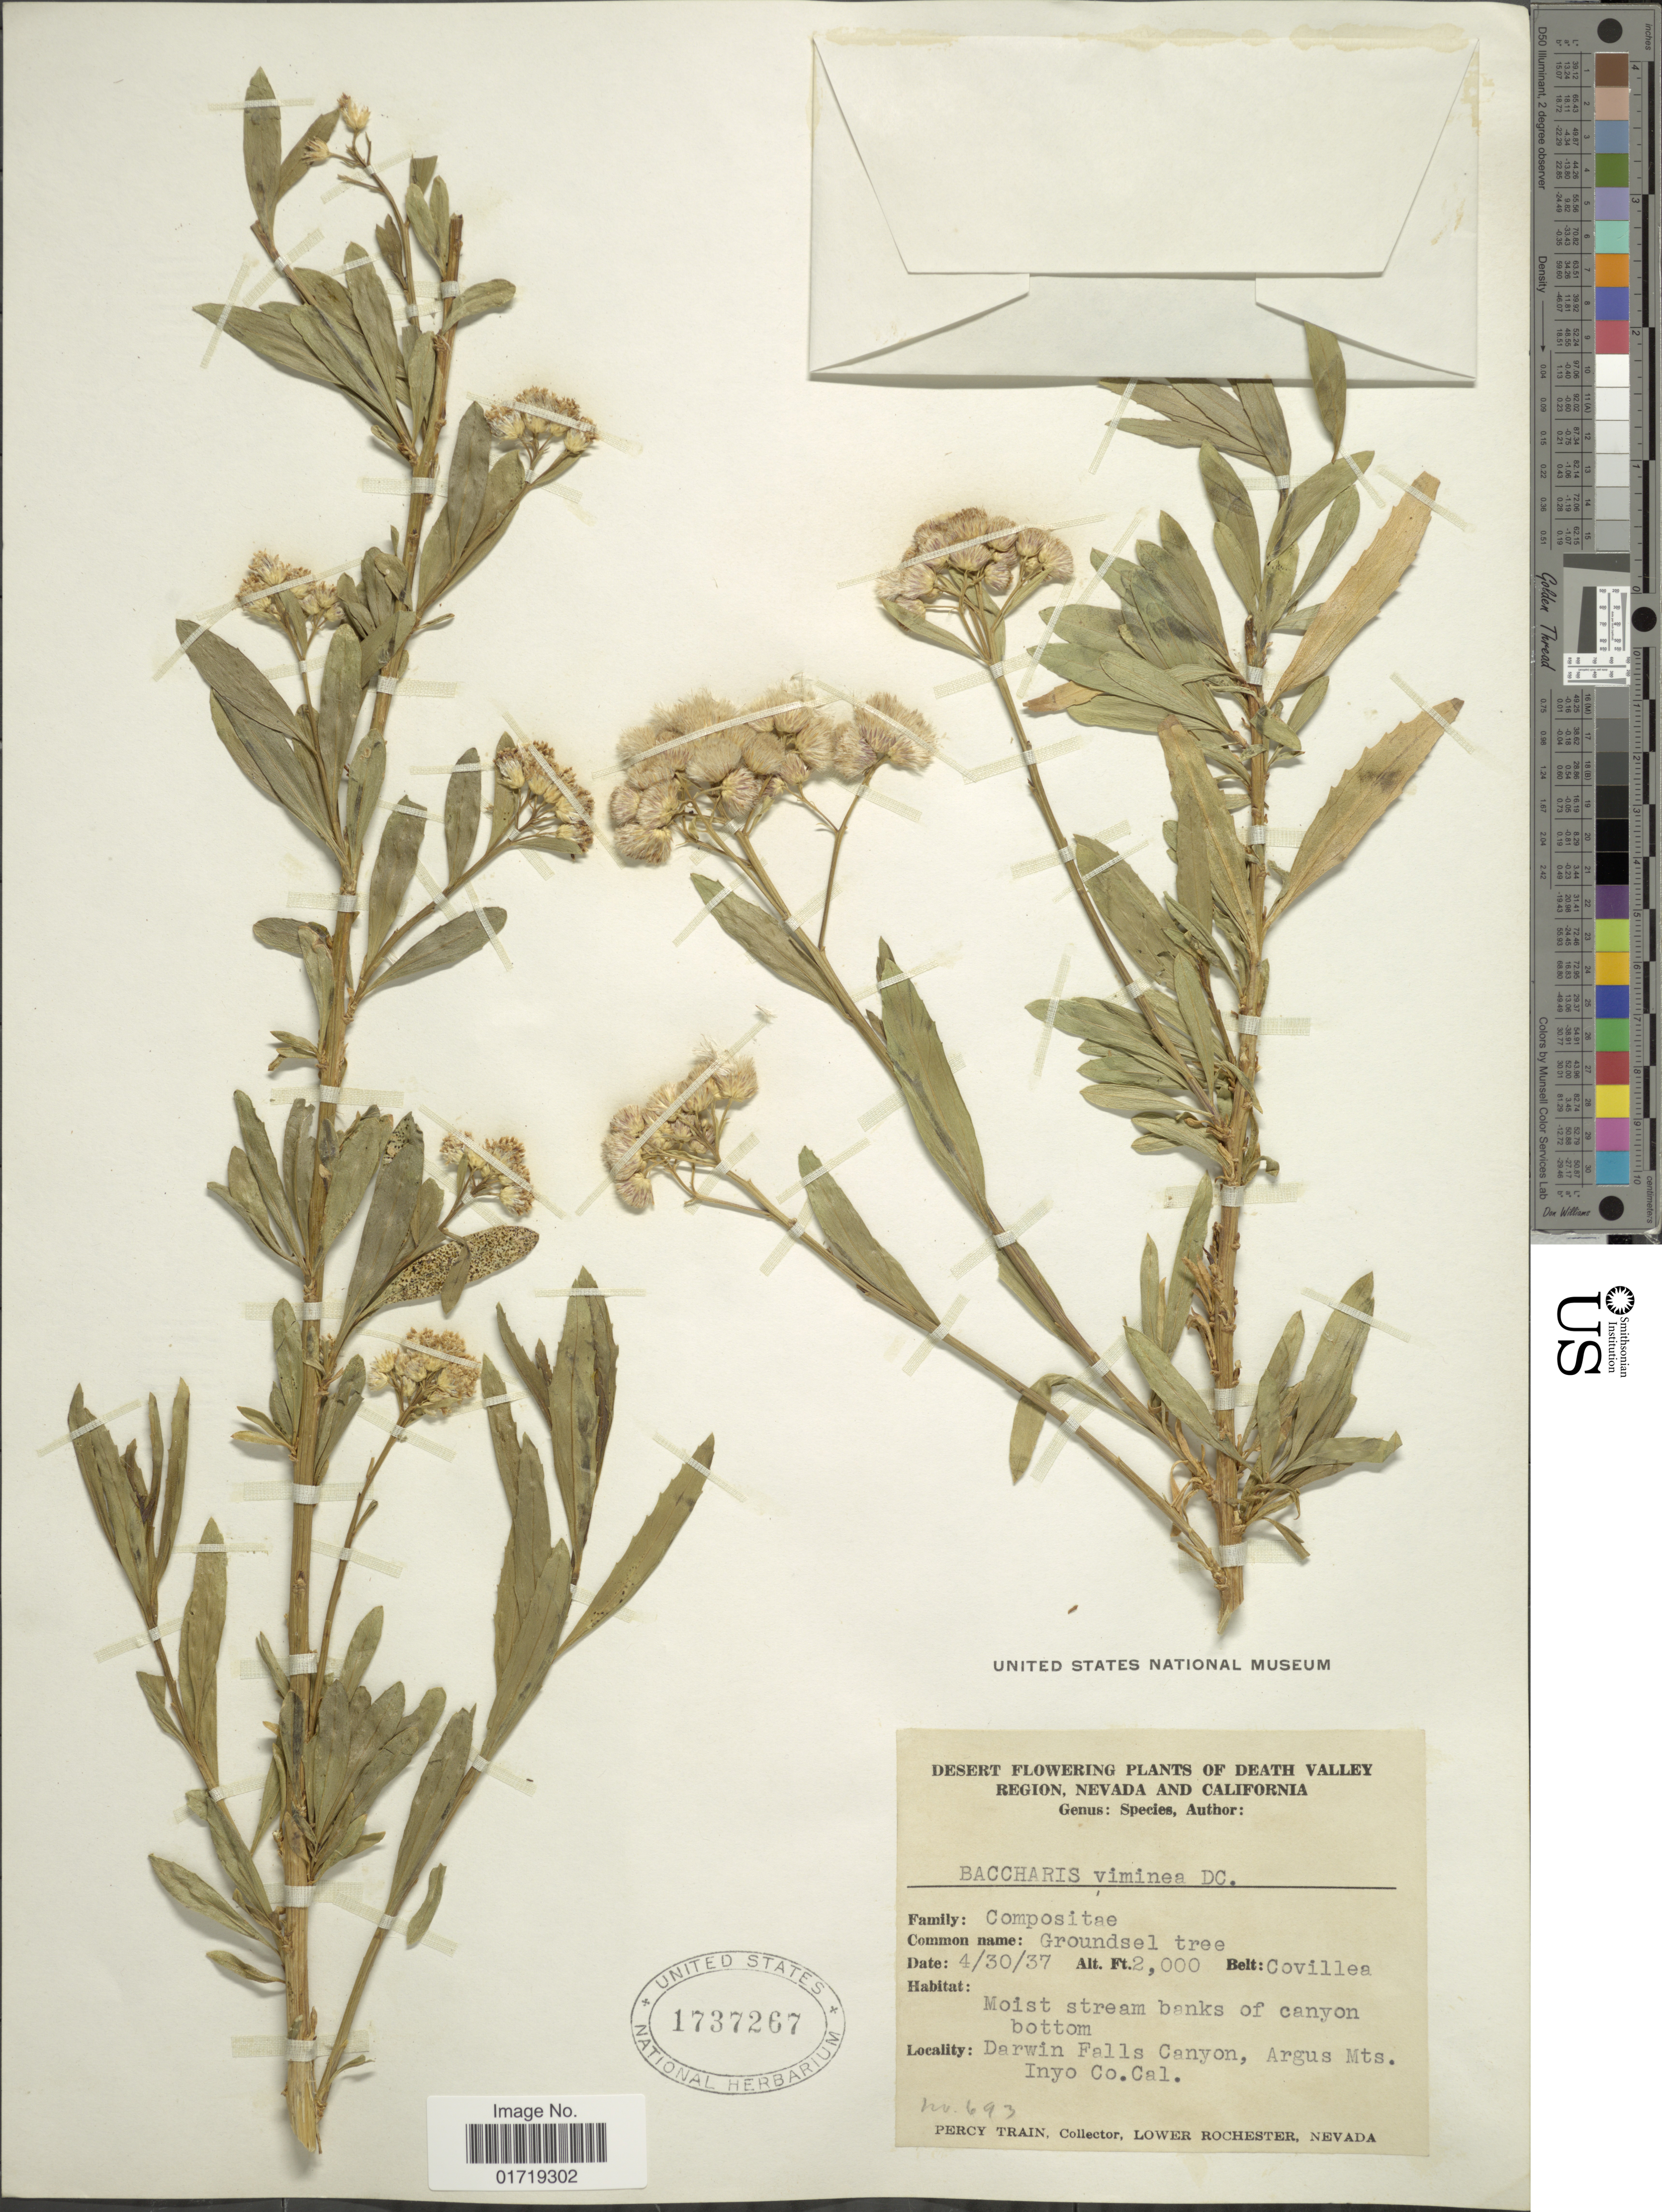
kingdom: Plantae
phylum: Tracheophyta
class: Magnoliopsida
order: Asterales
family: Asteraceae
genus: Baccharis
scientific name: Baccharis viminea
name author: DC.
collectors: P. Train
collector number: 693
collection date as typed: Transcribed d/m/y: 30/4/37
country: United States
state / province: California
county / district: Inyo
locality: Moist stream banks of canyon bottom, Darwin Falls Canyon, Argus Mts. Inyo Co. Cal.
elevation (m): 610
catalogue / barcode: US 1737267